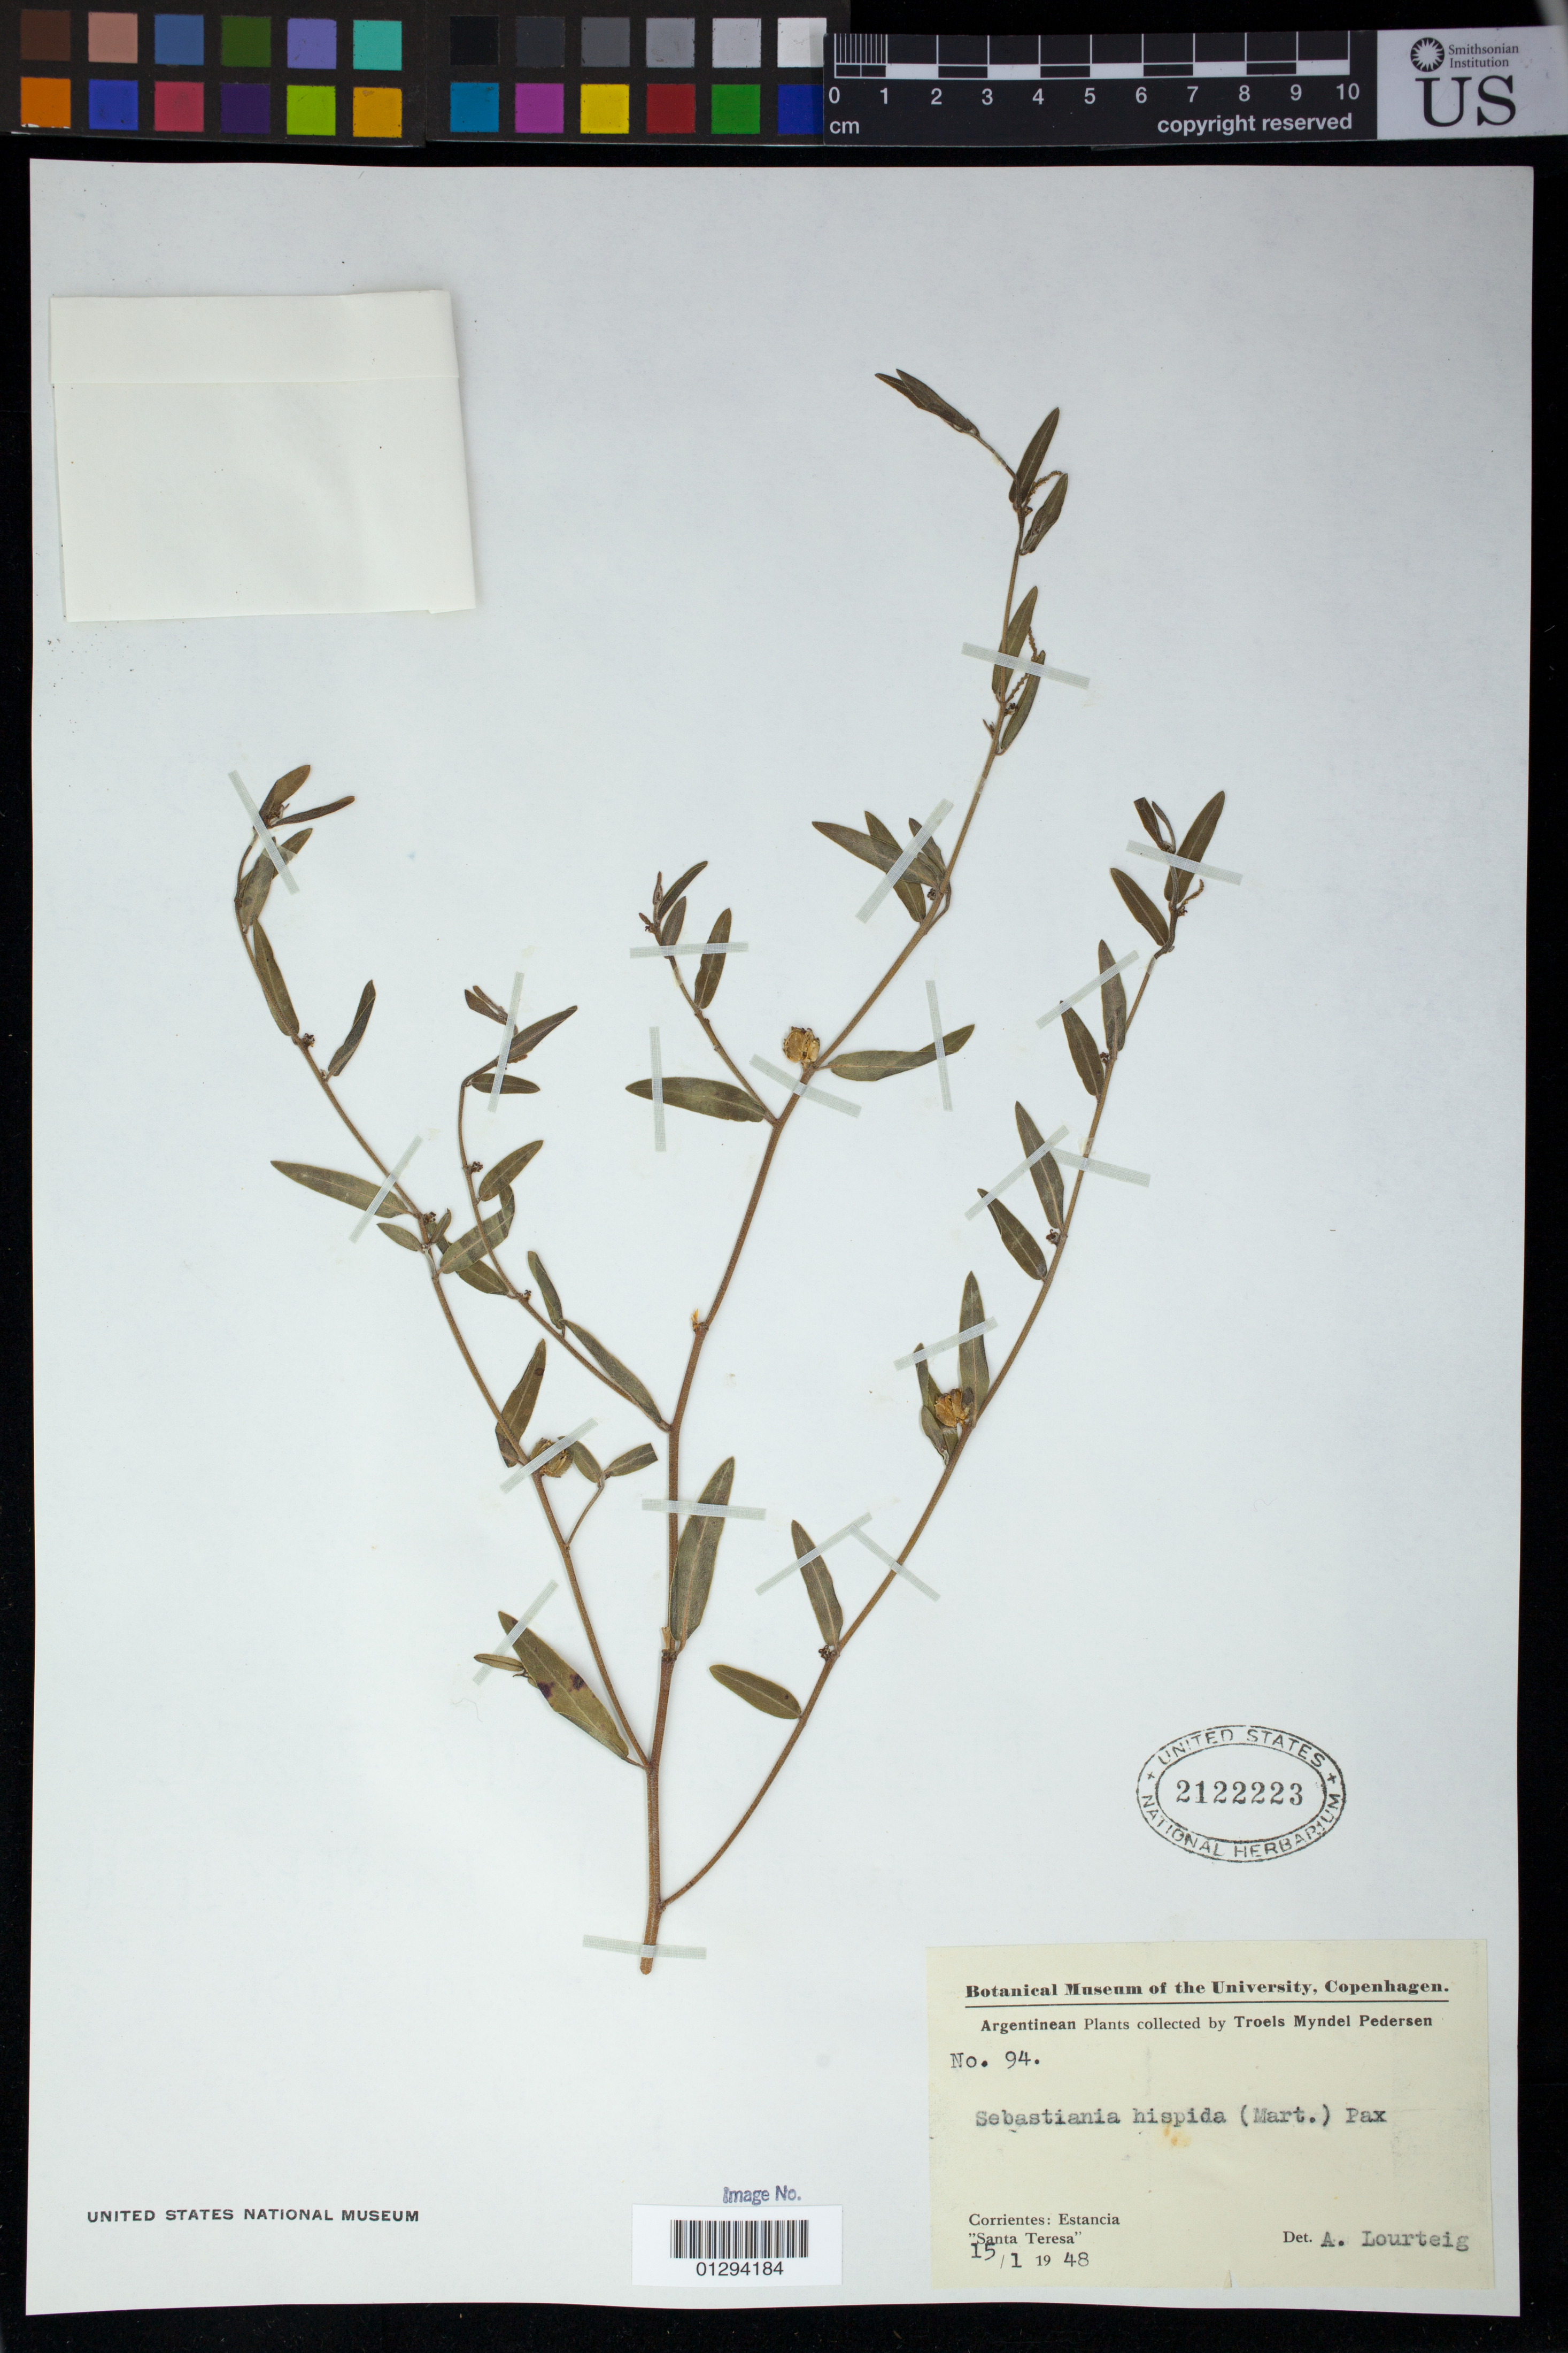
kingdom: Plantae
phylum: Tracheophyta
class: Magnoliopsida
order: Malpighiales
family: Euphorbiaceae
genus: Sebastiania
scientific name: Sebastiania hispida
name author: (Mart.) Pax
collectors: T. M. Pedersen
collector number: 94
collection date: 1948-01-15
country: Argentina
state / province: Corrientes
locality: Estancia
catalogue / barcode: US 2122223